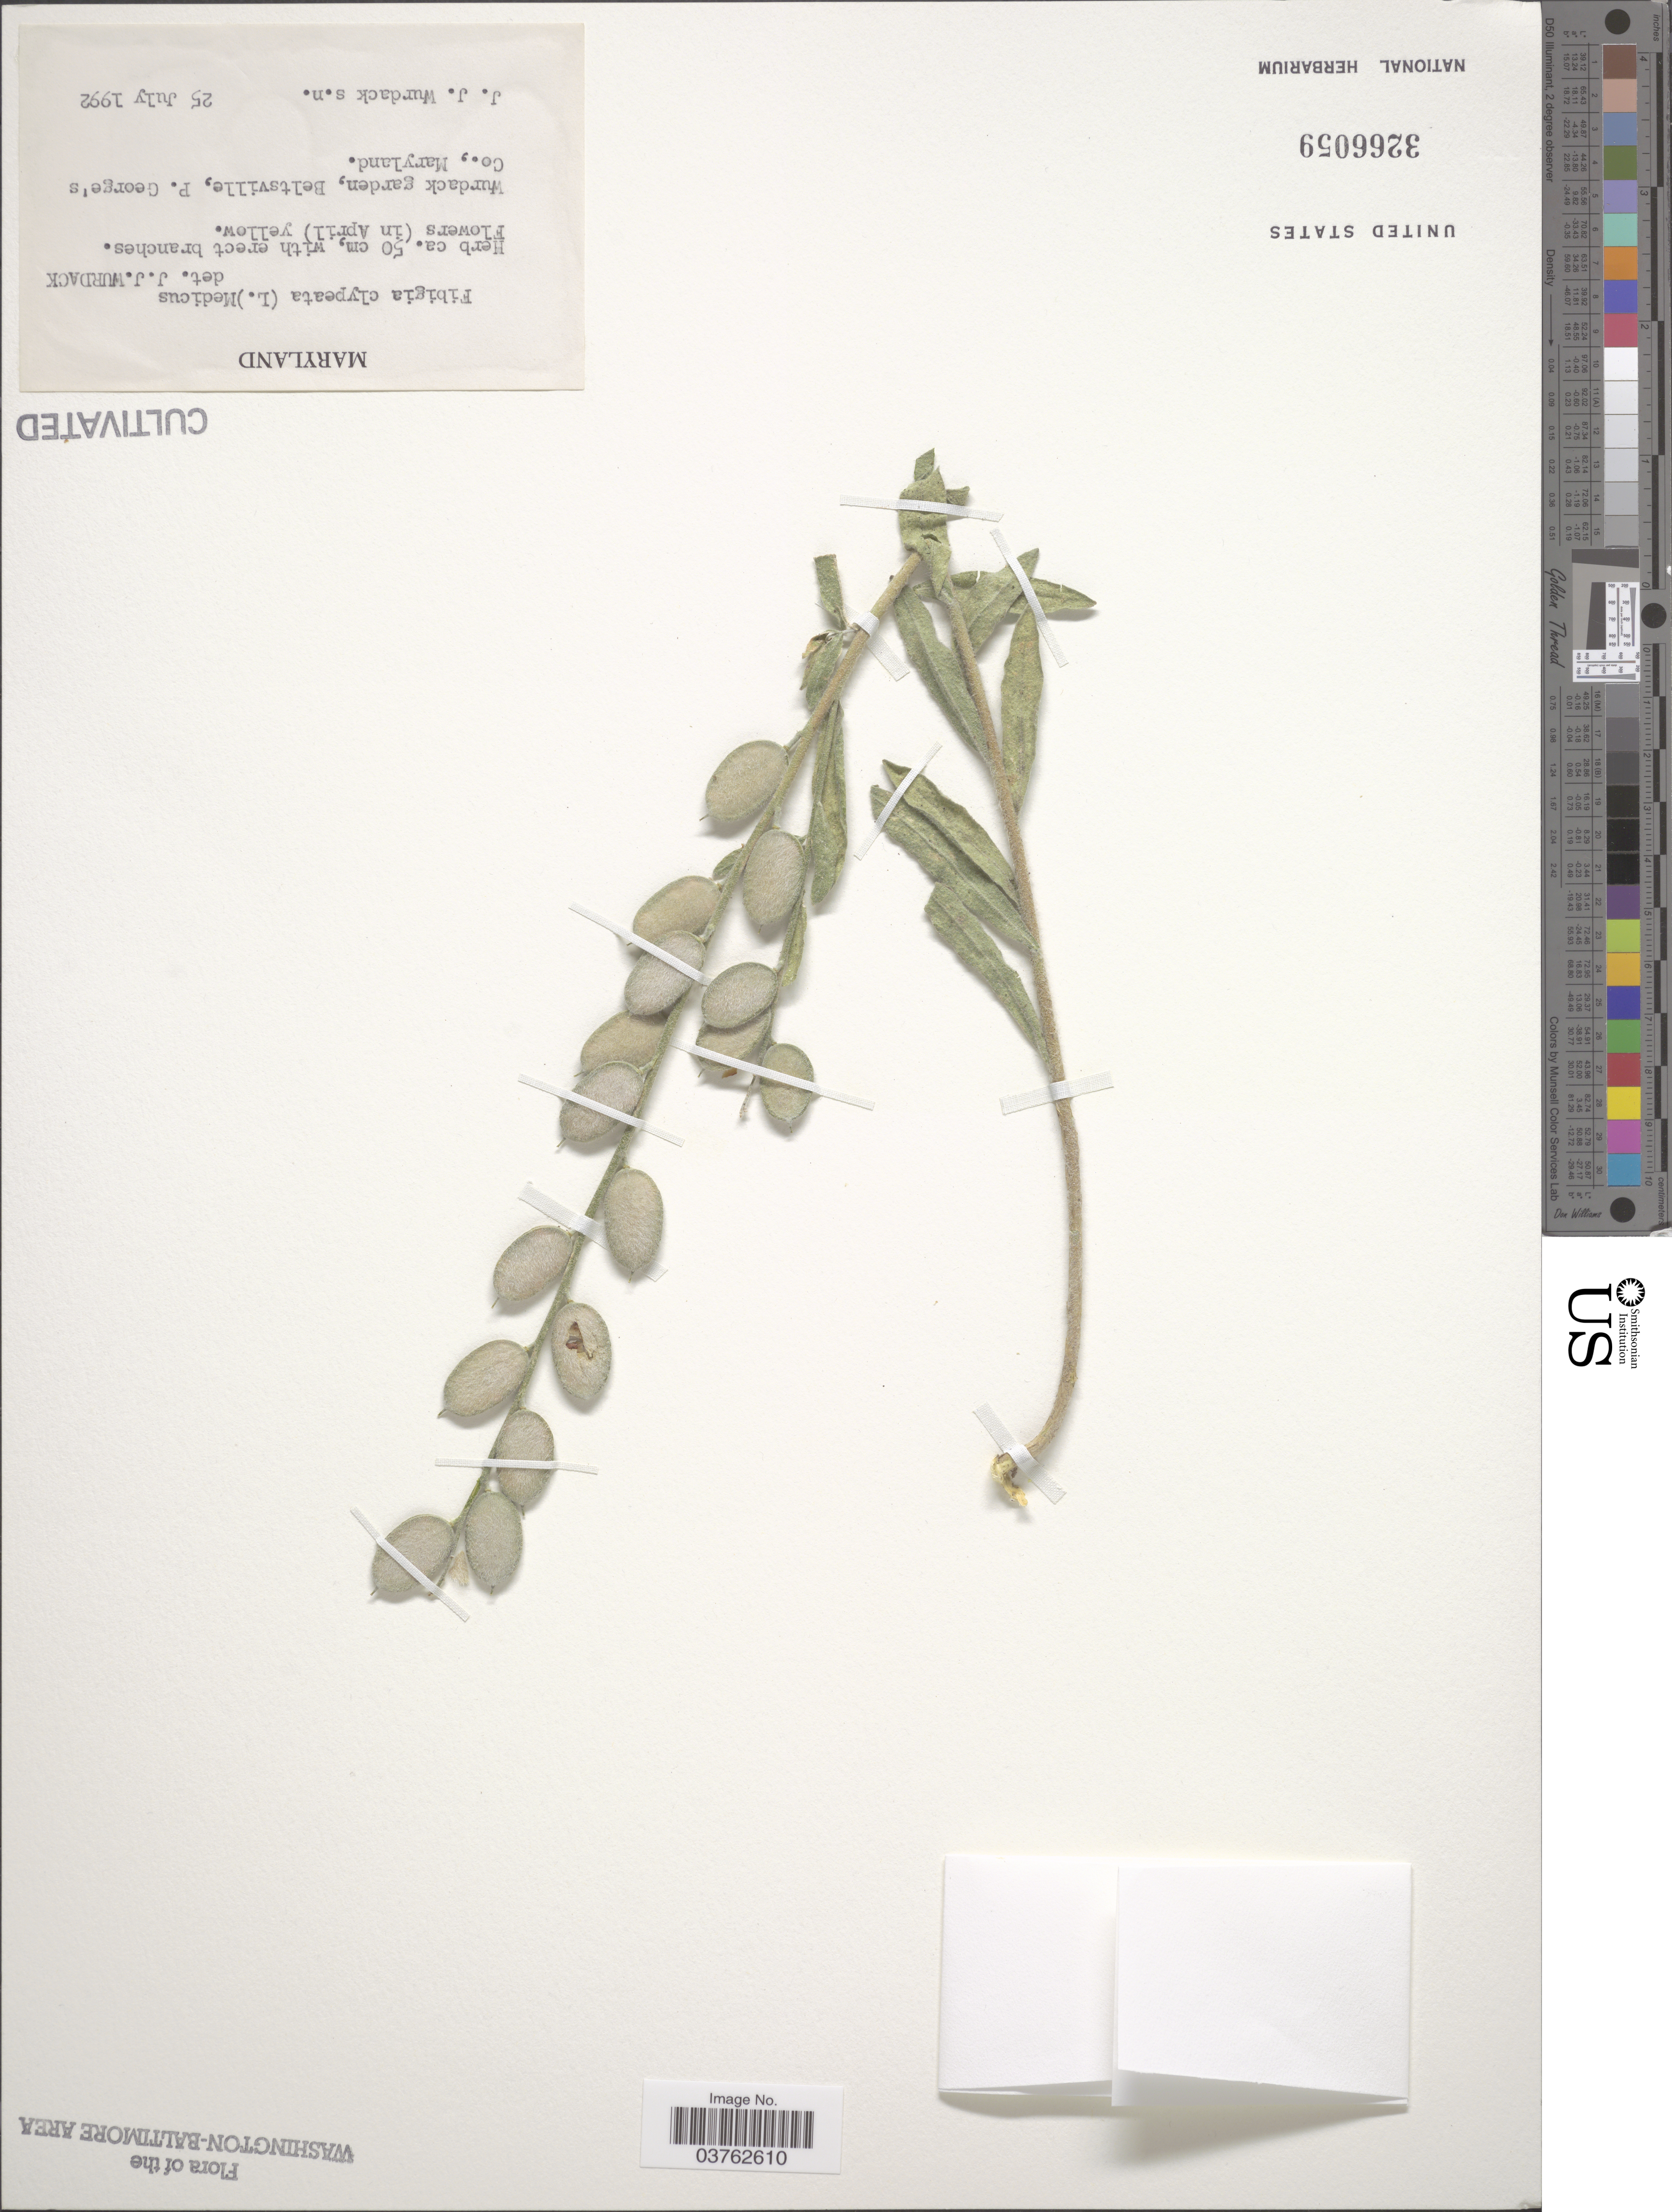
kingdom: Plantae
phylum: Tracheophyta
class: Magnoliopsida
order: Brassicales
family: Brassicaceae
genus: Fibigia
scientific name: Fibigia clypeata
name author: (L.) Medik.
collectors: J. J. Wurdack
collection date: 1992-07-25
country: United States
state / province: Maryland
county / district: Prince George's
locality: Wurdack garden, Beltsville, P. George's Co.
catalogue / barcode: US 3266059